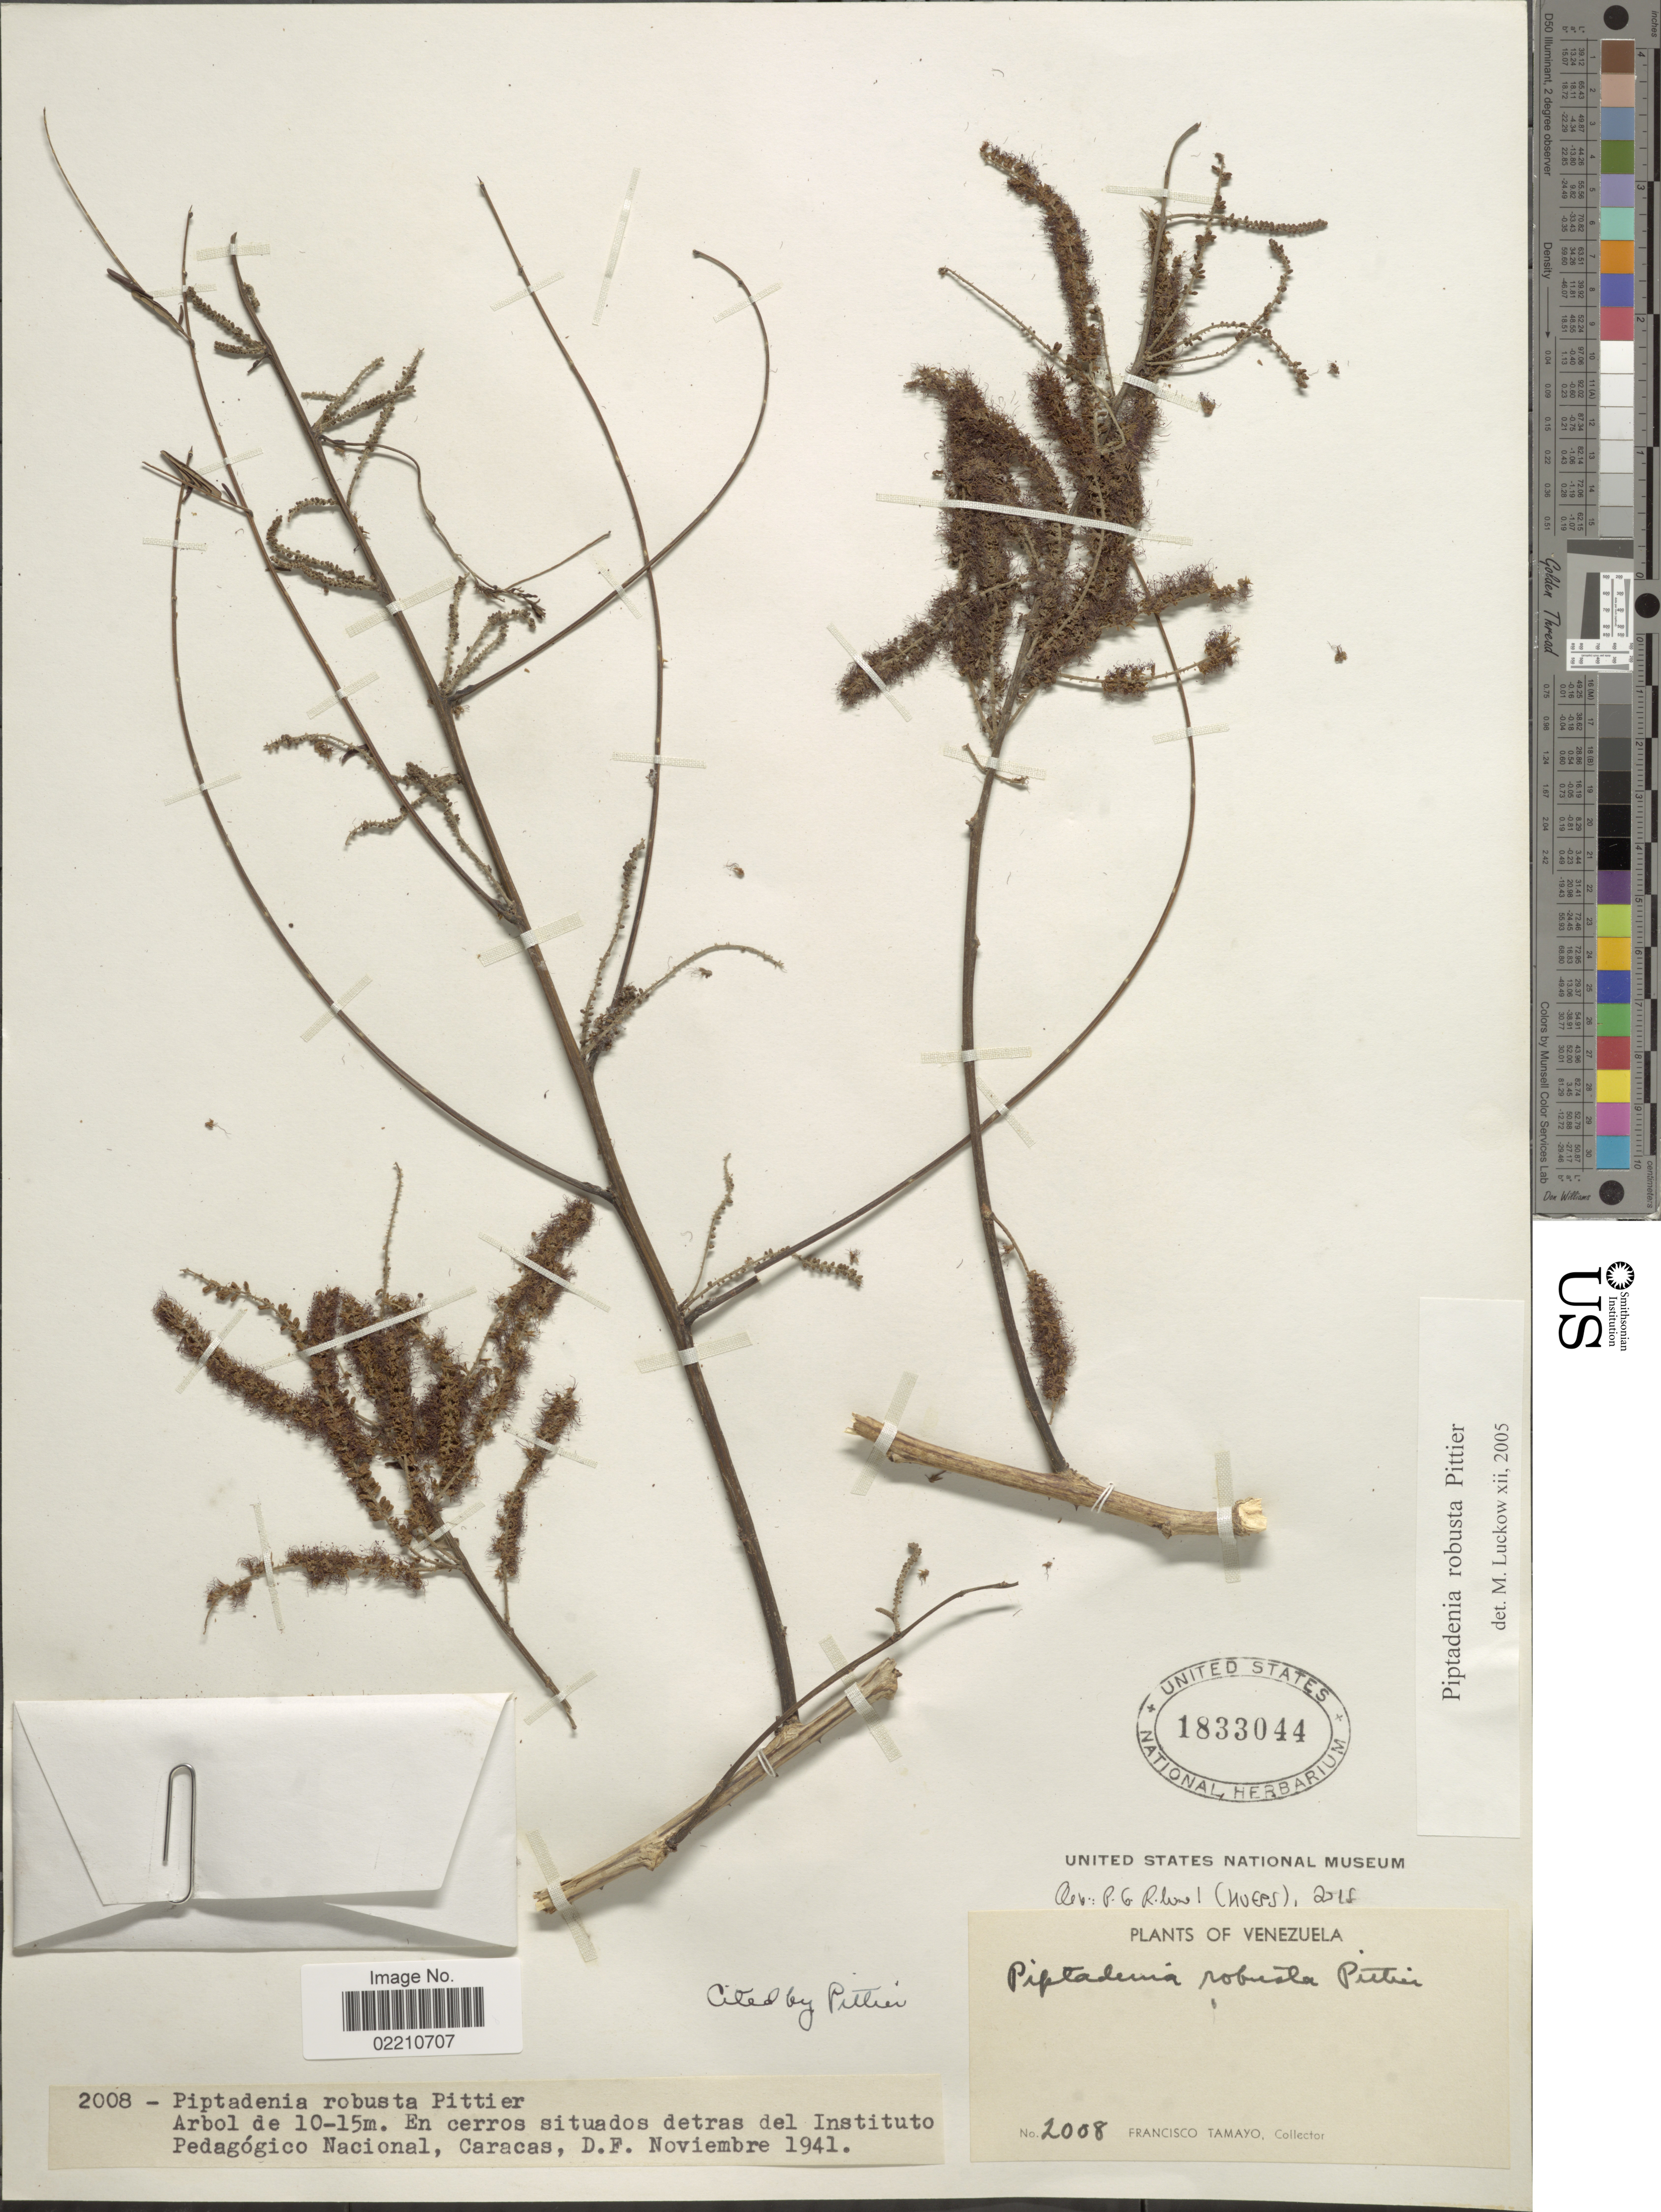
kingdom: Plantae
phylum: Tracheophyta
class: Magnoliopsida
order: Fabales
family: Fabaceae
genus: Piptadenia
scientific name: Piptadenia robusta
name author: Pittier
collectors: F. Tamayo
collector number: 2008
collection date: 1941-11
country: Venezuela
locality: En cerros situados detras del Instituto Pedagógico Nacional, Caracas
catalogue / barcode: US 1833044